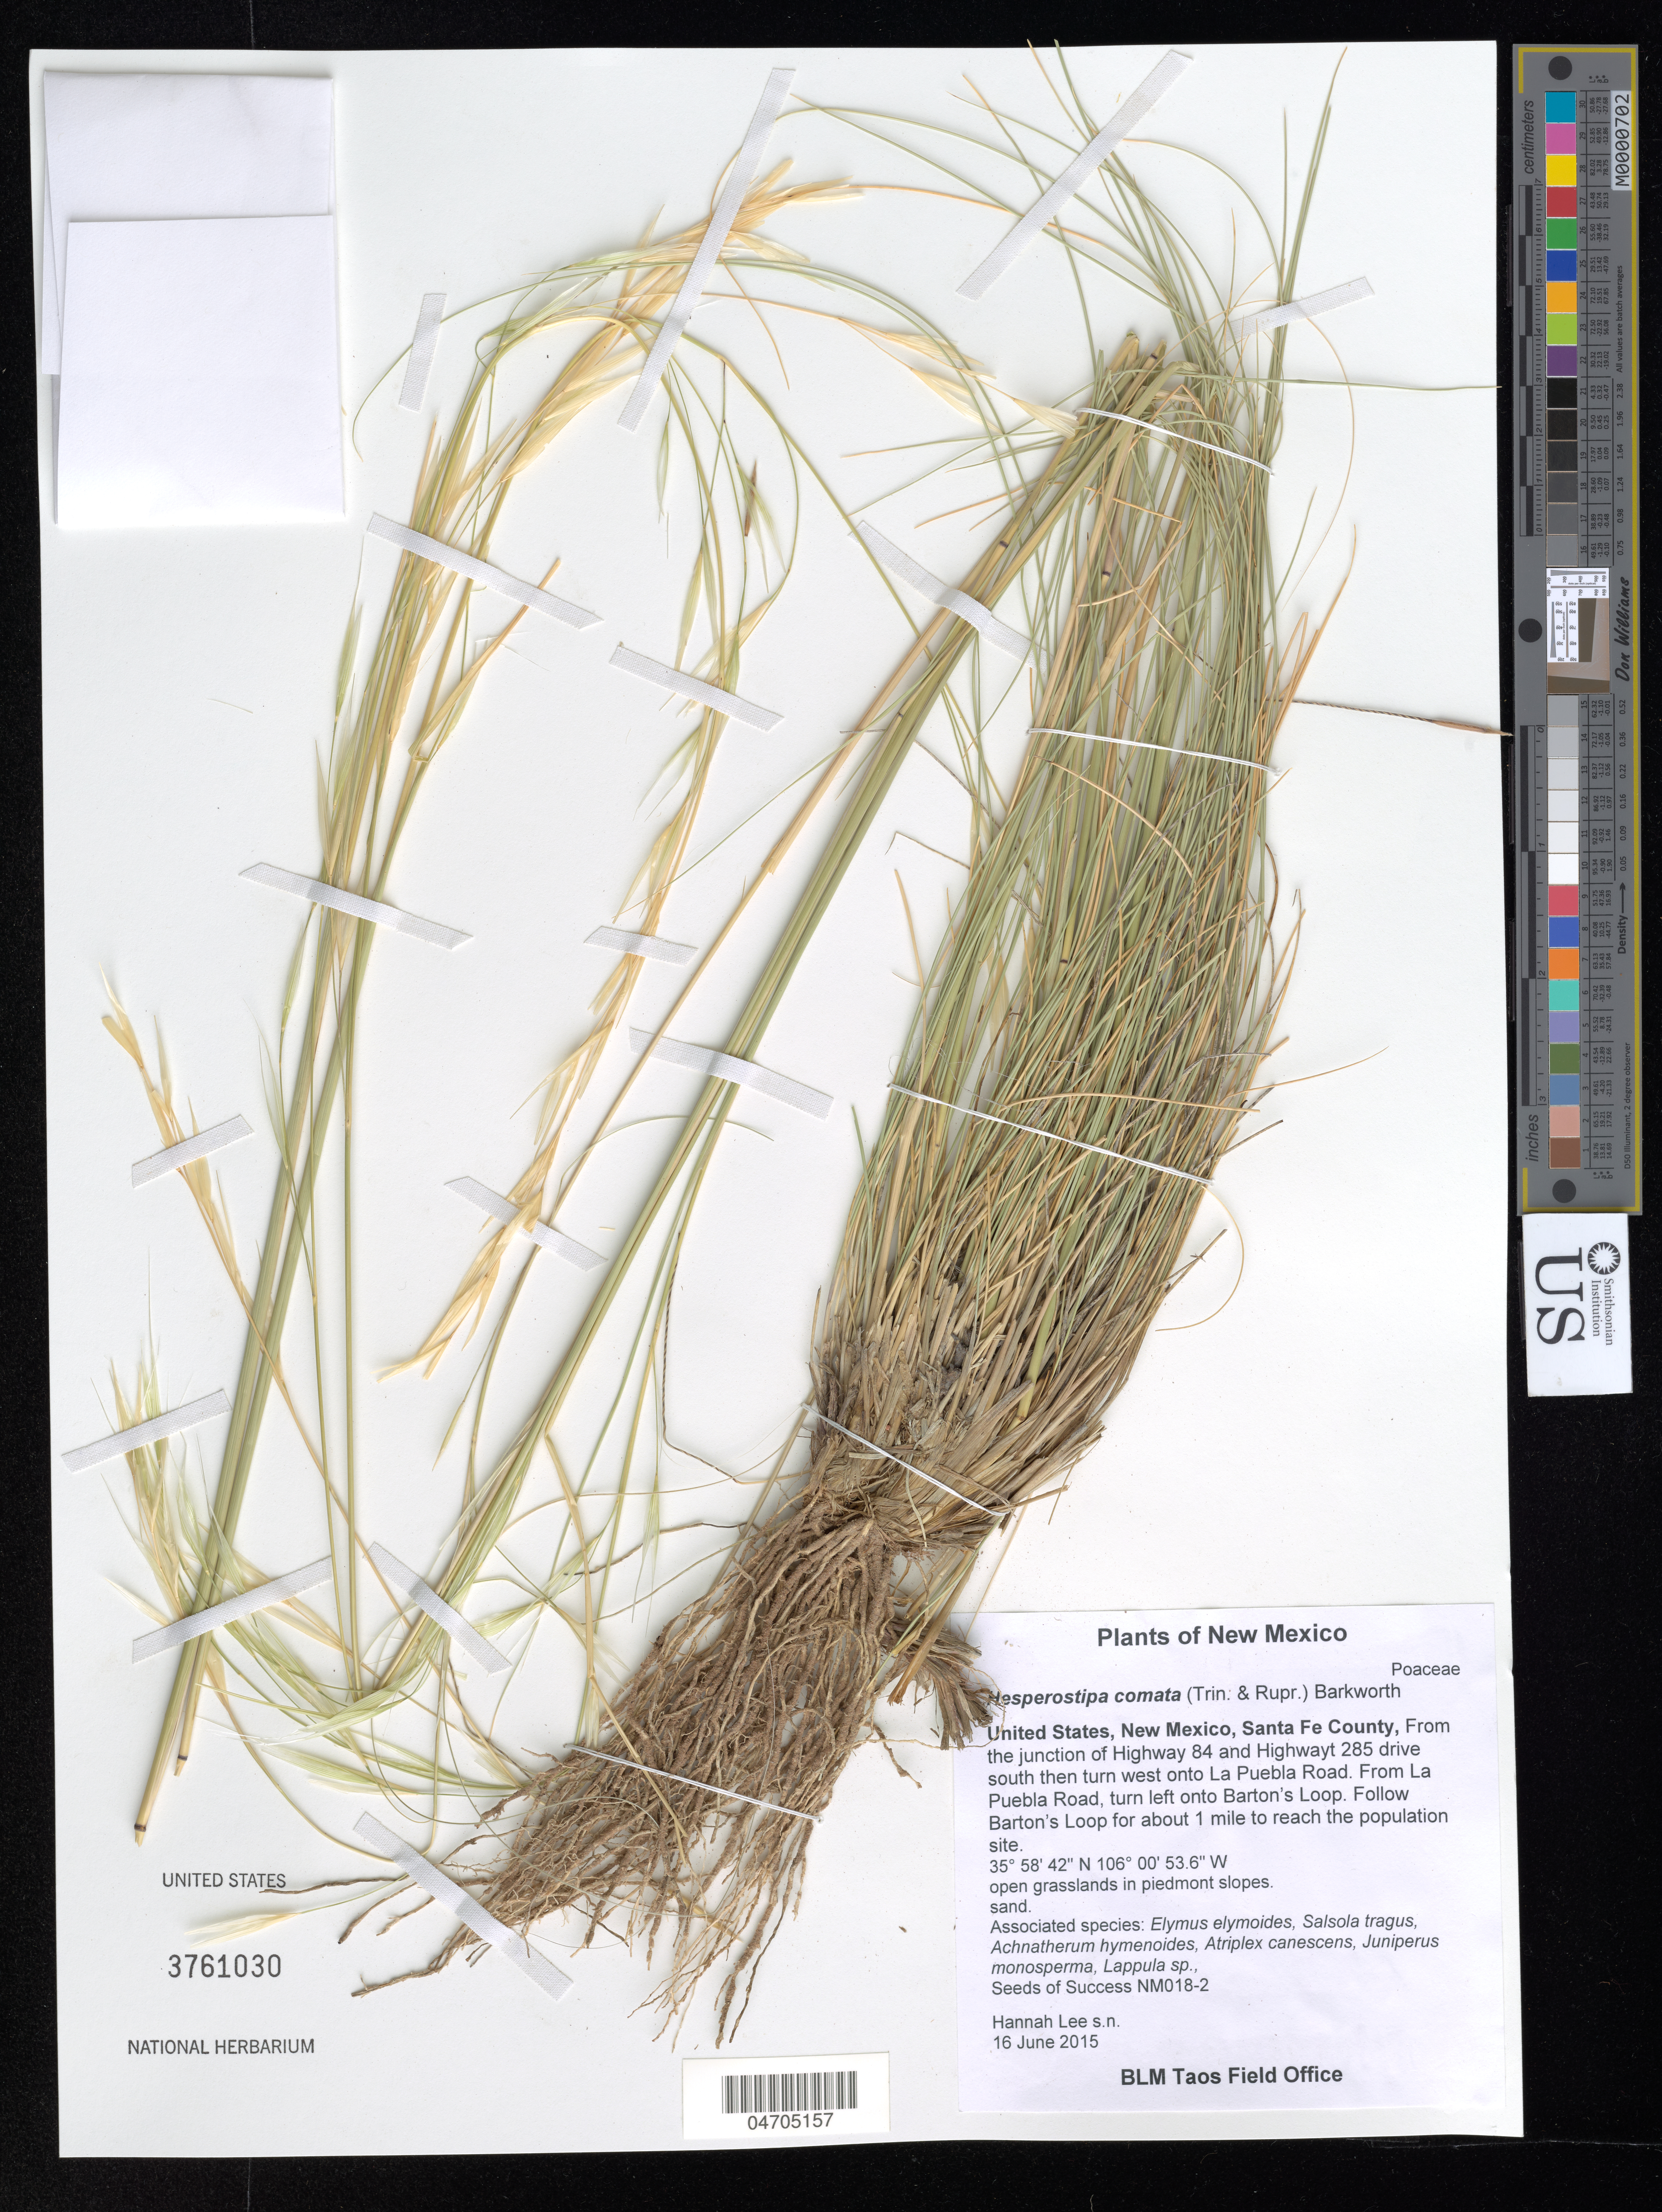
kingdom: Plantae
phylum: Tracheophyta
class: Liliopsida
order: Poales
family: Poaceae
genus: Hesperostipa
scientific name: Hesperostipa comata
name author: (Trin. & Rupr.) Barkworth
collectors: H. Lee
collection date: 2015-06-16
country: United States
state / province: New Mexico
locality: Santa Fe County, From the junction of Highway 84 and Highwayt 285 drive south then turn west onto La Puebla Road. From La Puebla Road, turn left onto Barton's Loop. Follow Barton's Loop for about 1 mile to reach the population site.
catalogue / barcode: US 3761030